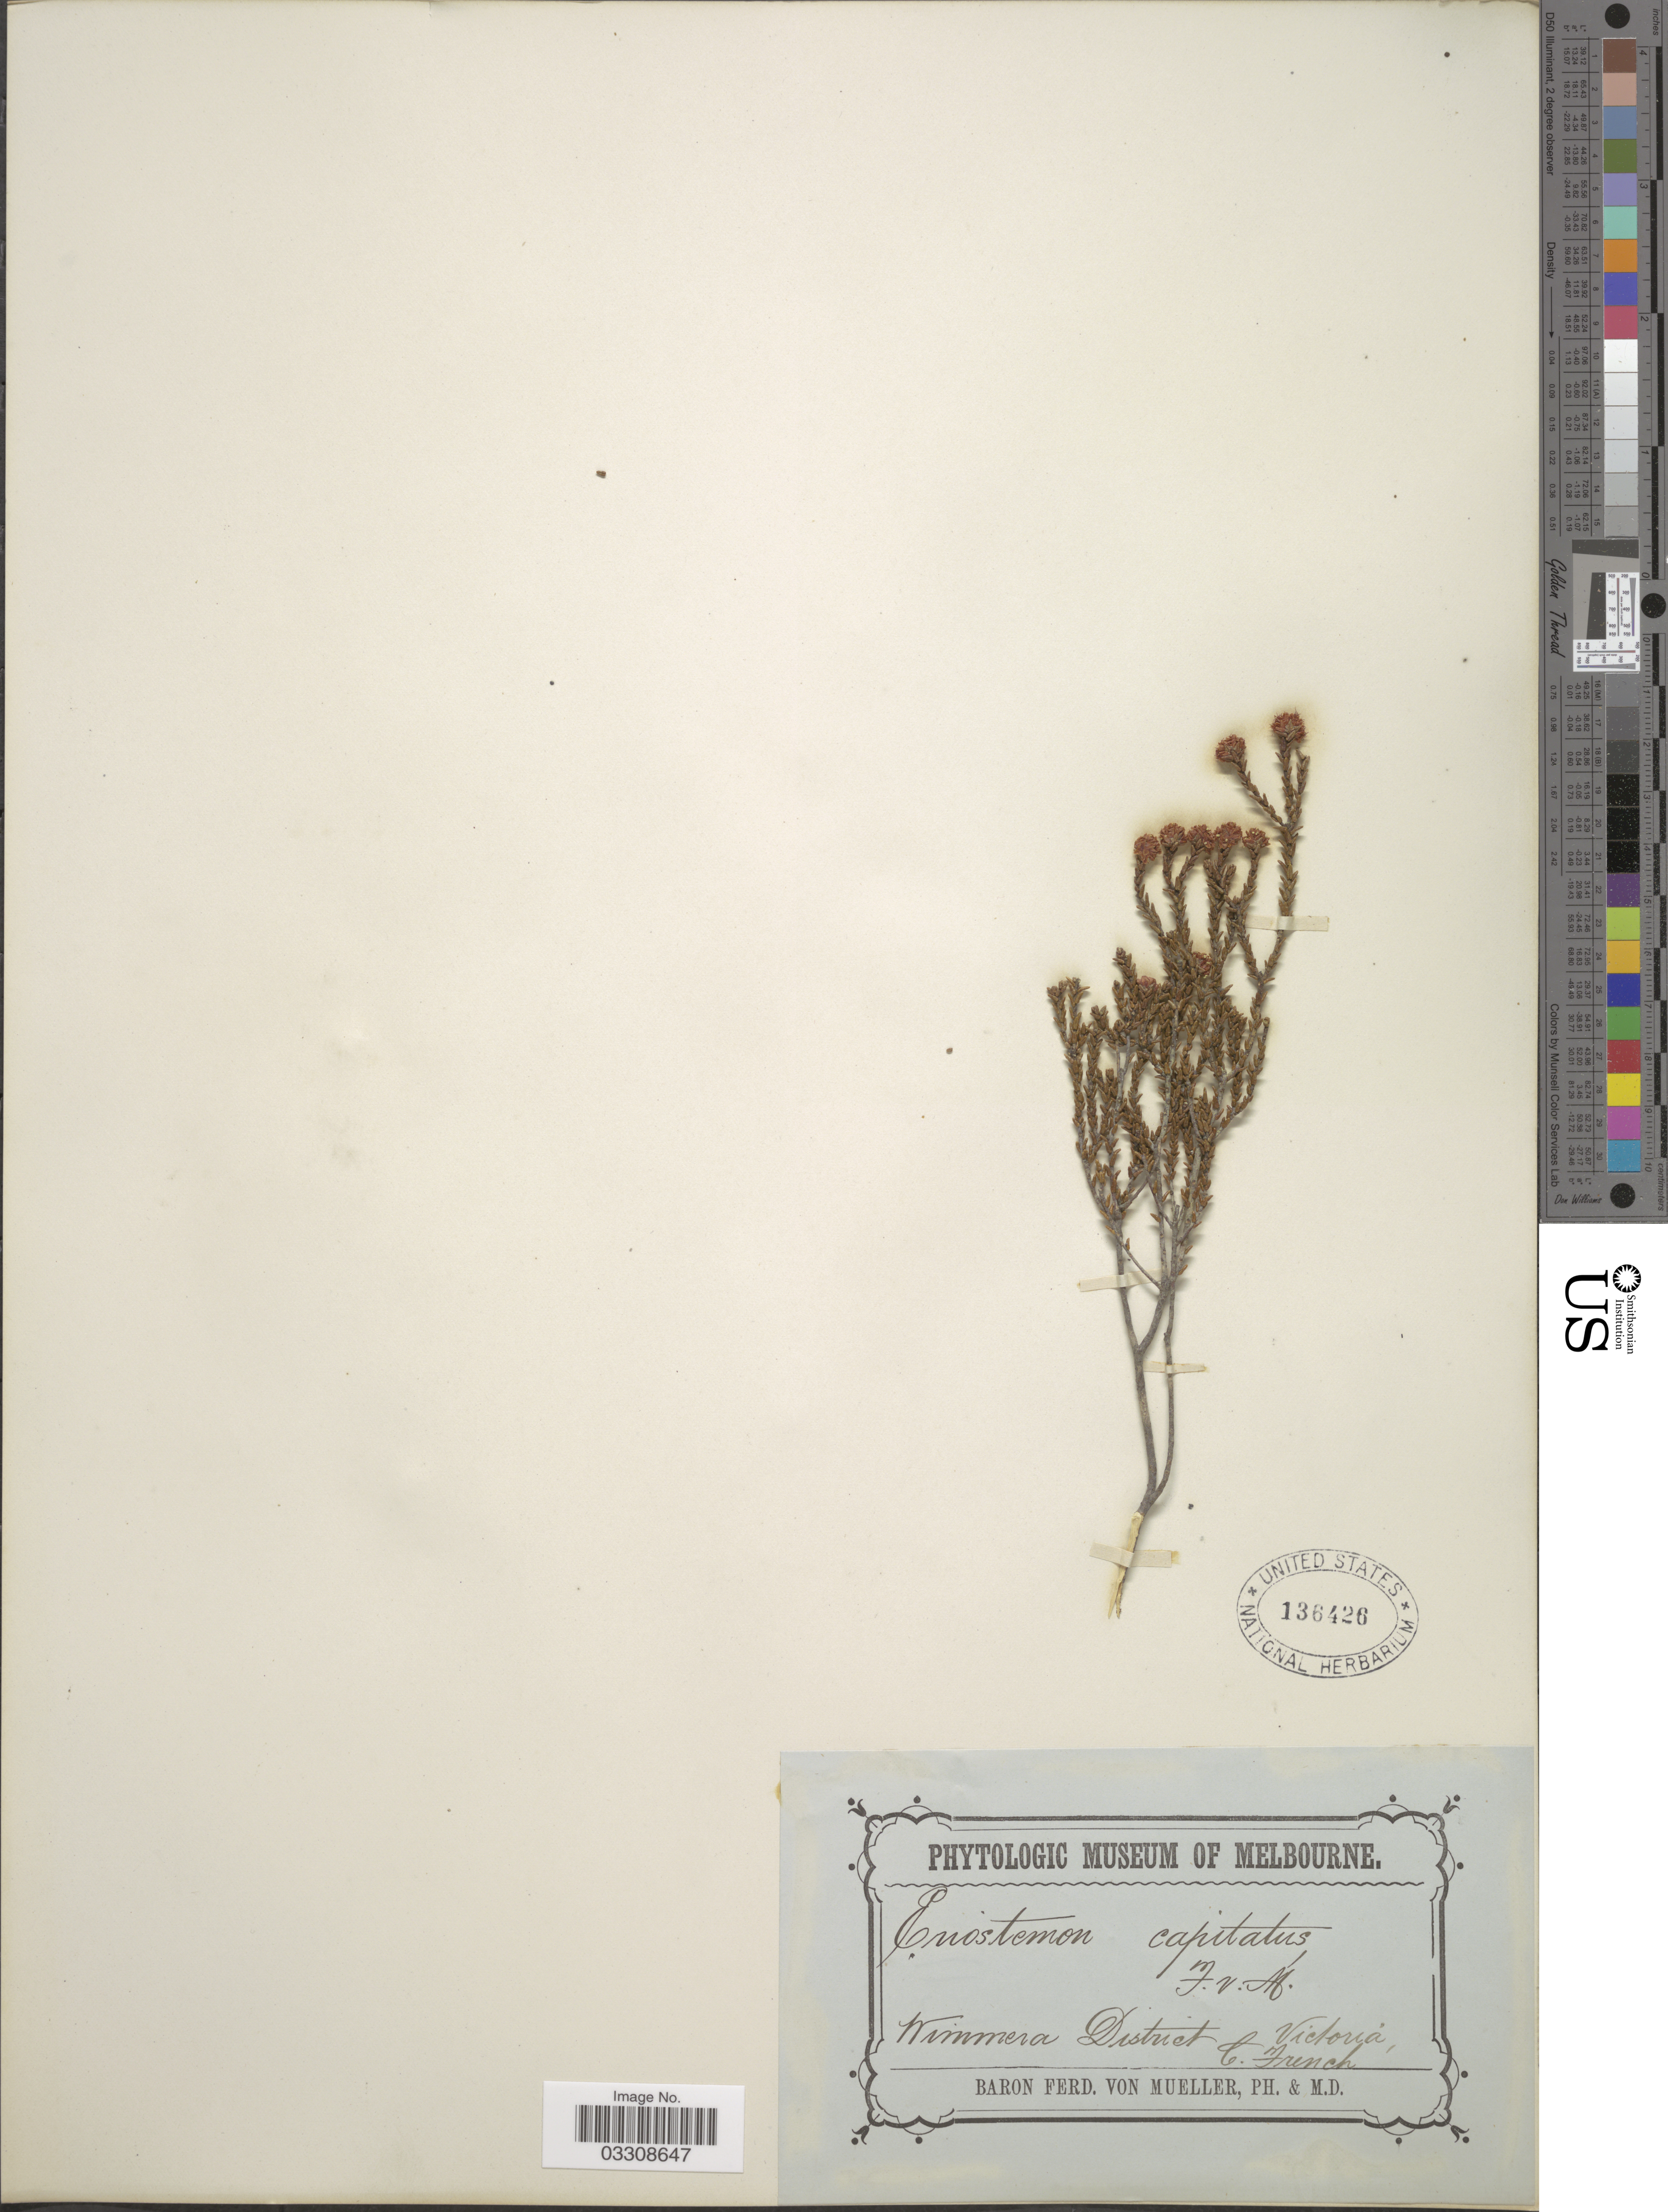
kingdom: Plantae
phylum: Tracheophyta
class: Magnoliopsida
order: Sapindales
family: Rutaceae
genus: Eriostemon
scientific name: Eriostemon capitatus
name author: F. Muell.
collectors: C. French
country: Australia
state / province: Victoria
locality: Wimmera District, Victoria.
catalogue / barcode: US 136426